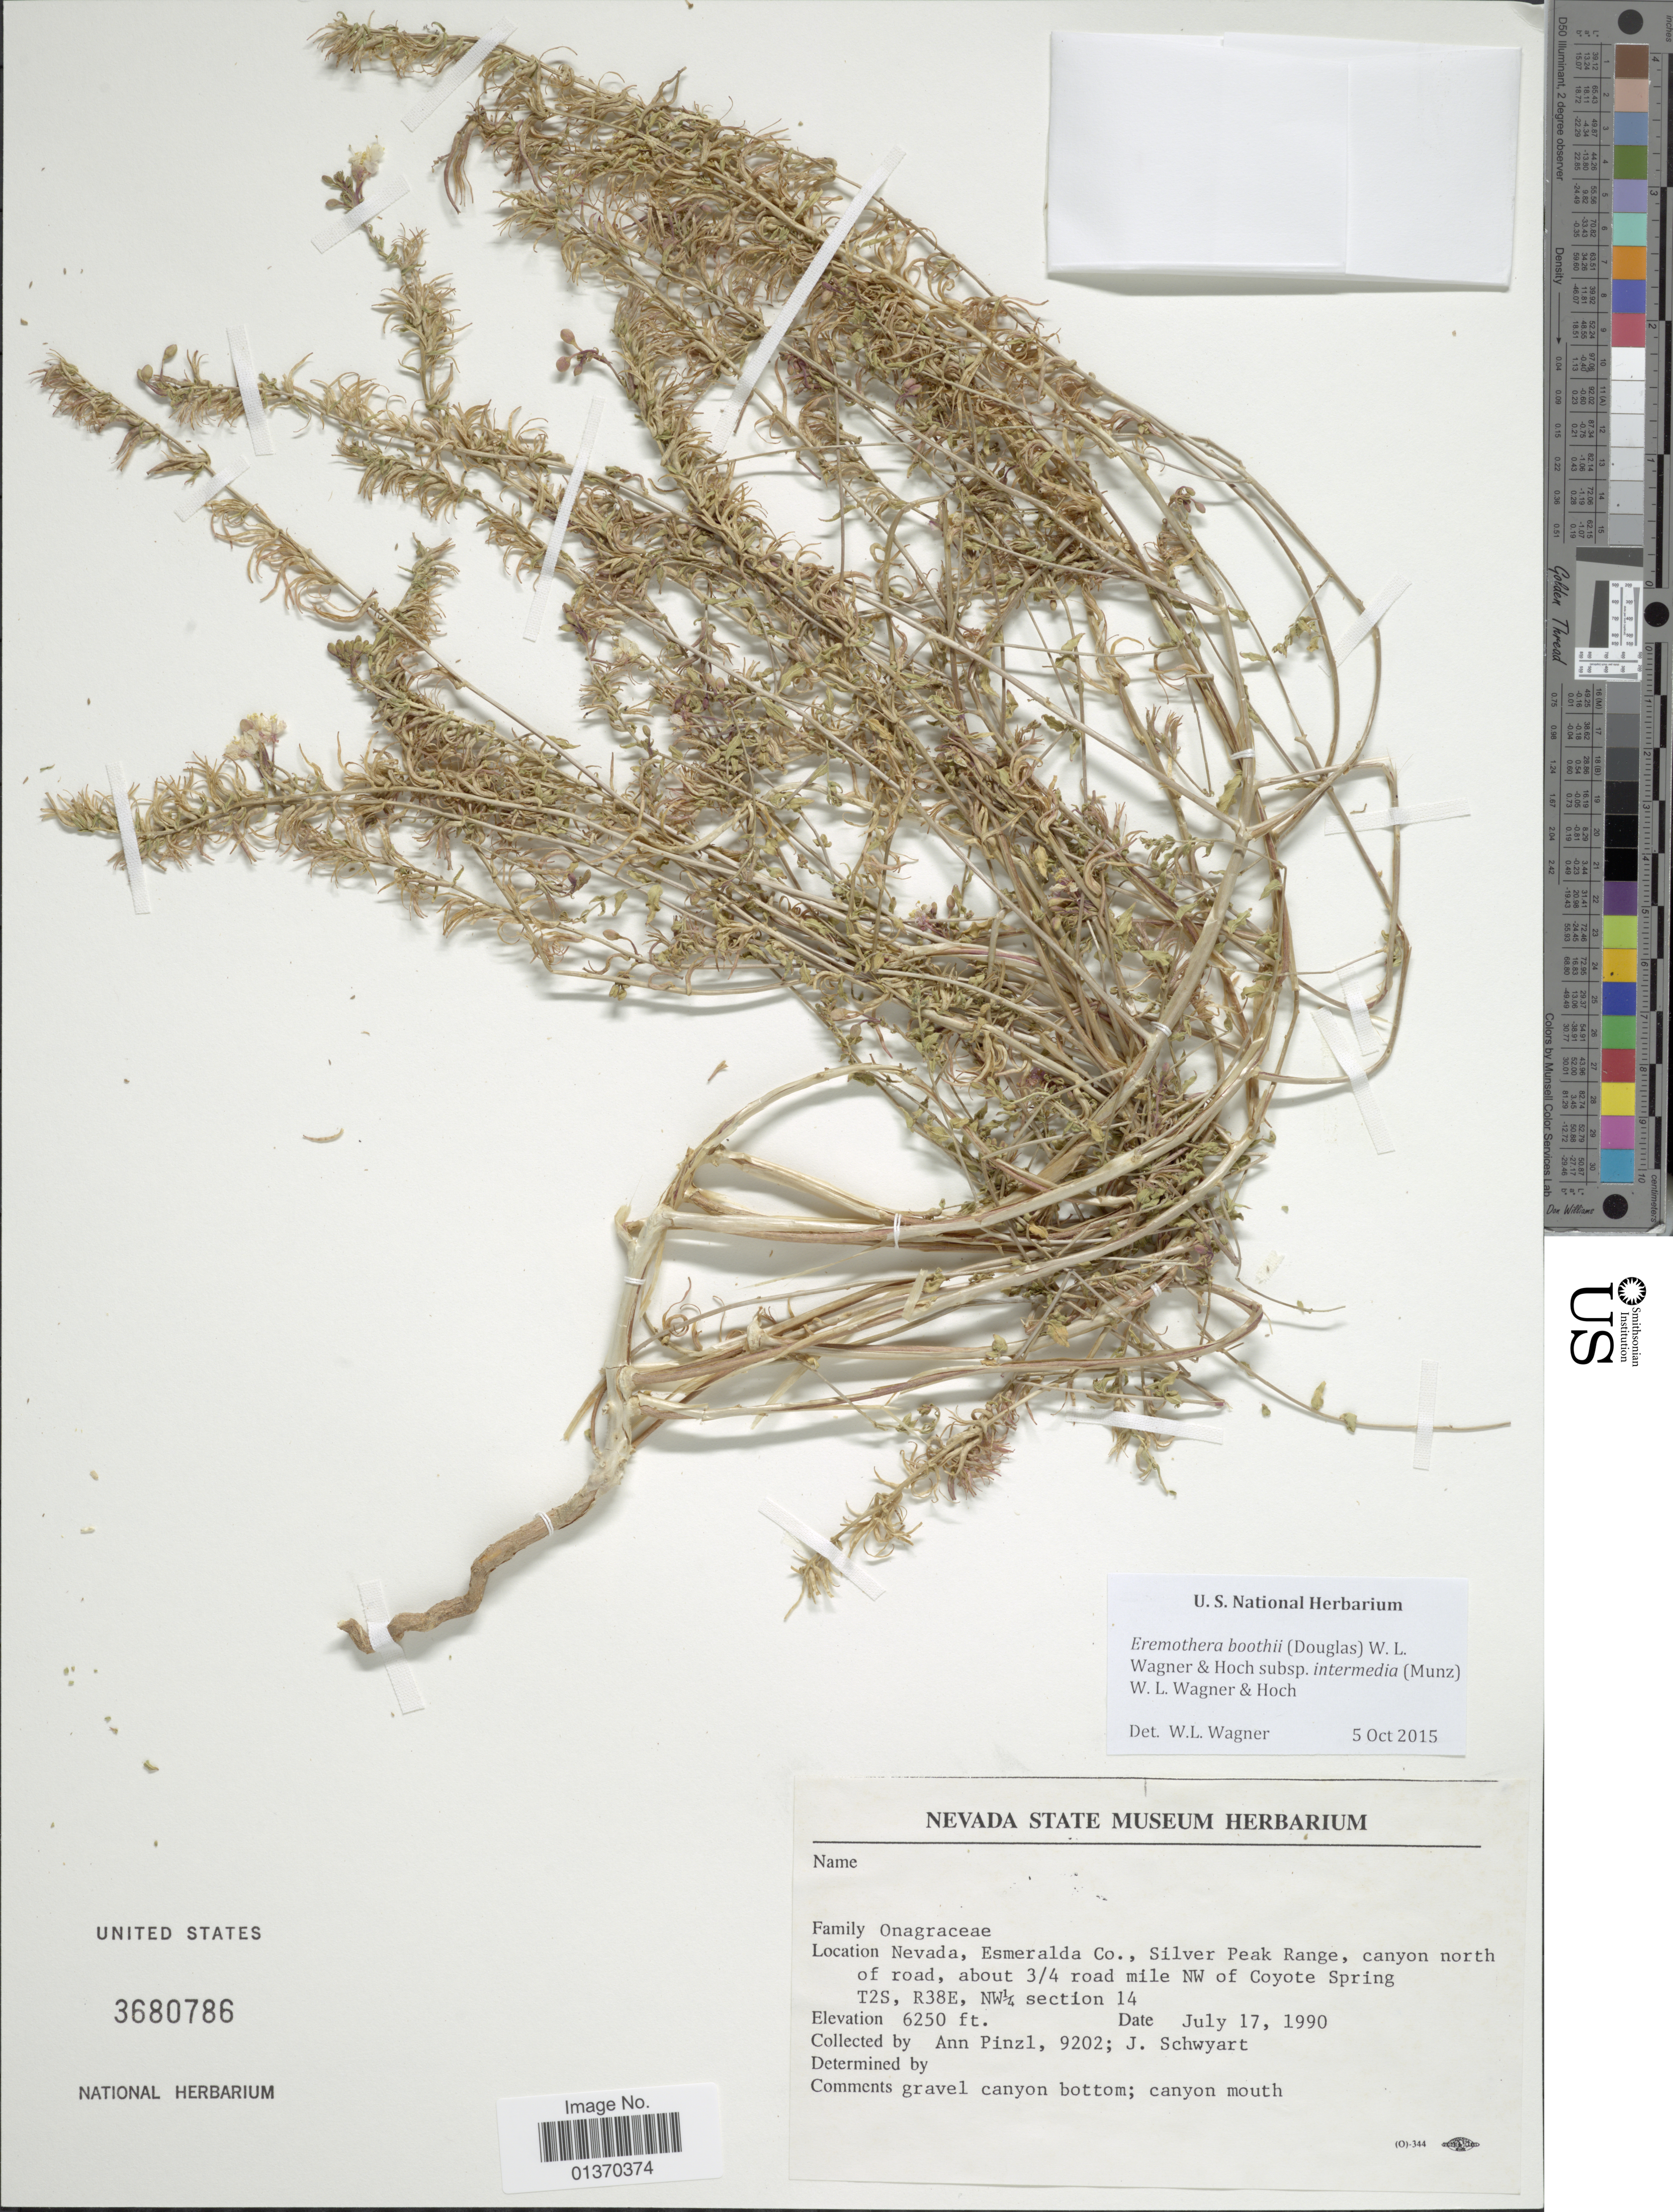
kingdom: Plantae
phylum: Tracheophyta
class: Magnoliopsida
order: Myrtales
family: Onagraceae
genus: Eremothera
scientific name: Eremothera boothii subsp. intermedia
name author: (Munz) W.L. Wagner & Hoch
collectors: A. Pinzl & J. Schwyart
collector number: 9202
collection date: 1990-07-17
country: United States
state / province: Nevada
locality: Esmeralda Co., Silver Peak Range, canyon north of road, about 3/4 road mile NW of Coyote Spring, T2S, R38E, NW¼ section 14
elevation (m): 1905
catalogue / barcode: US 3680786